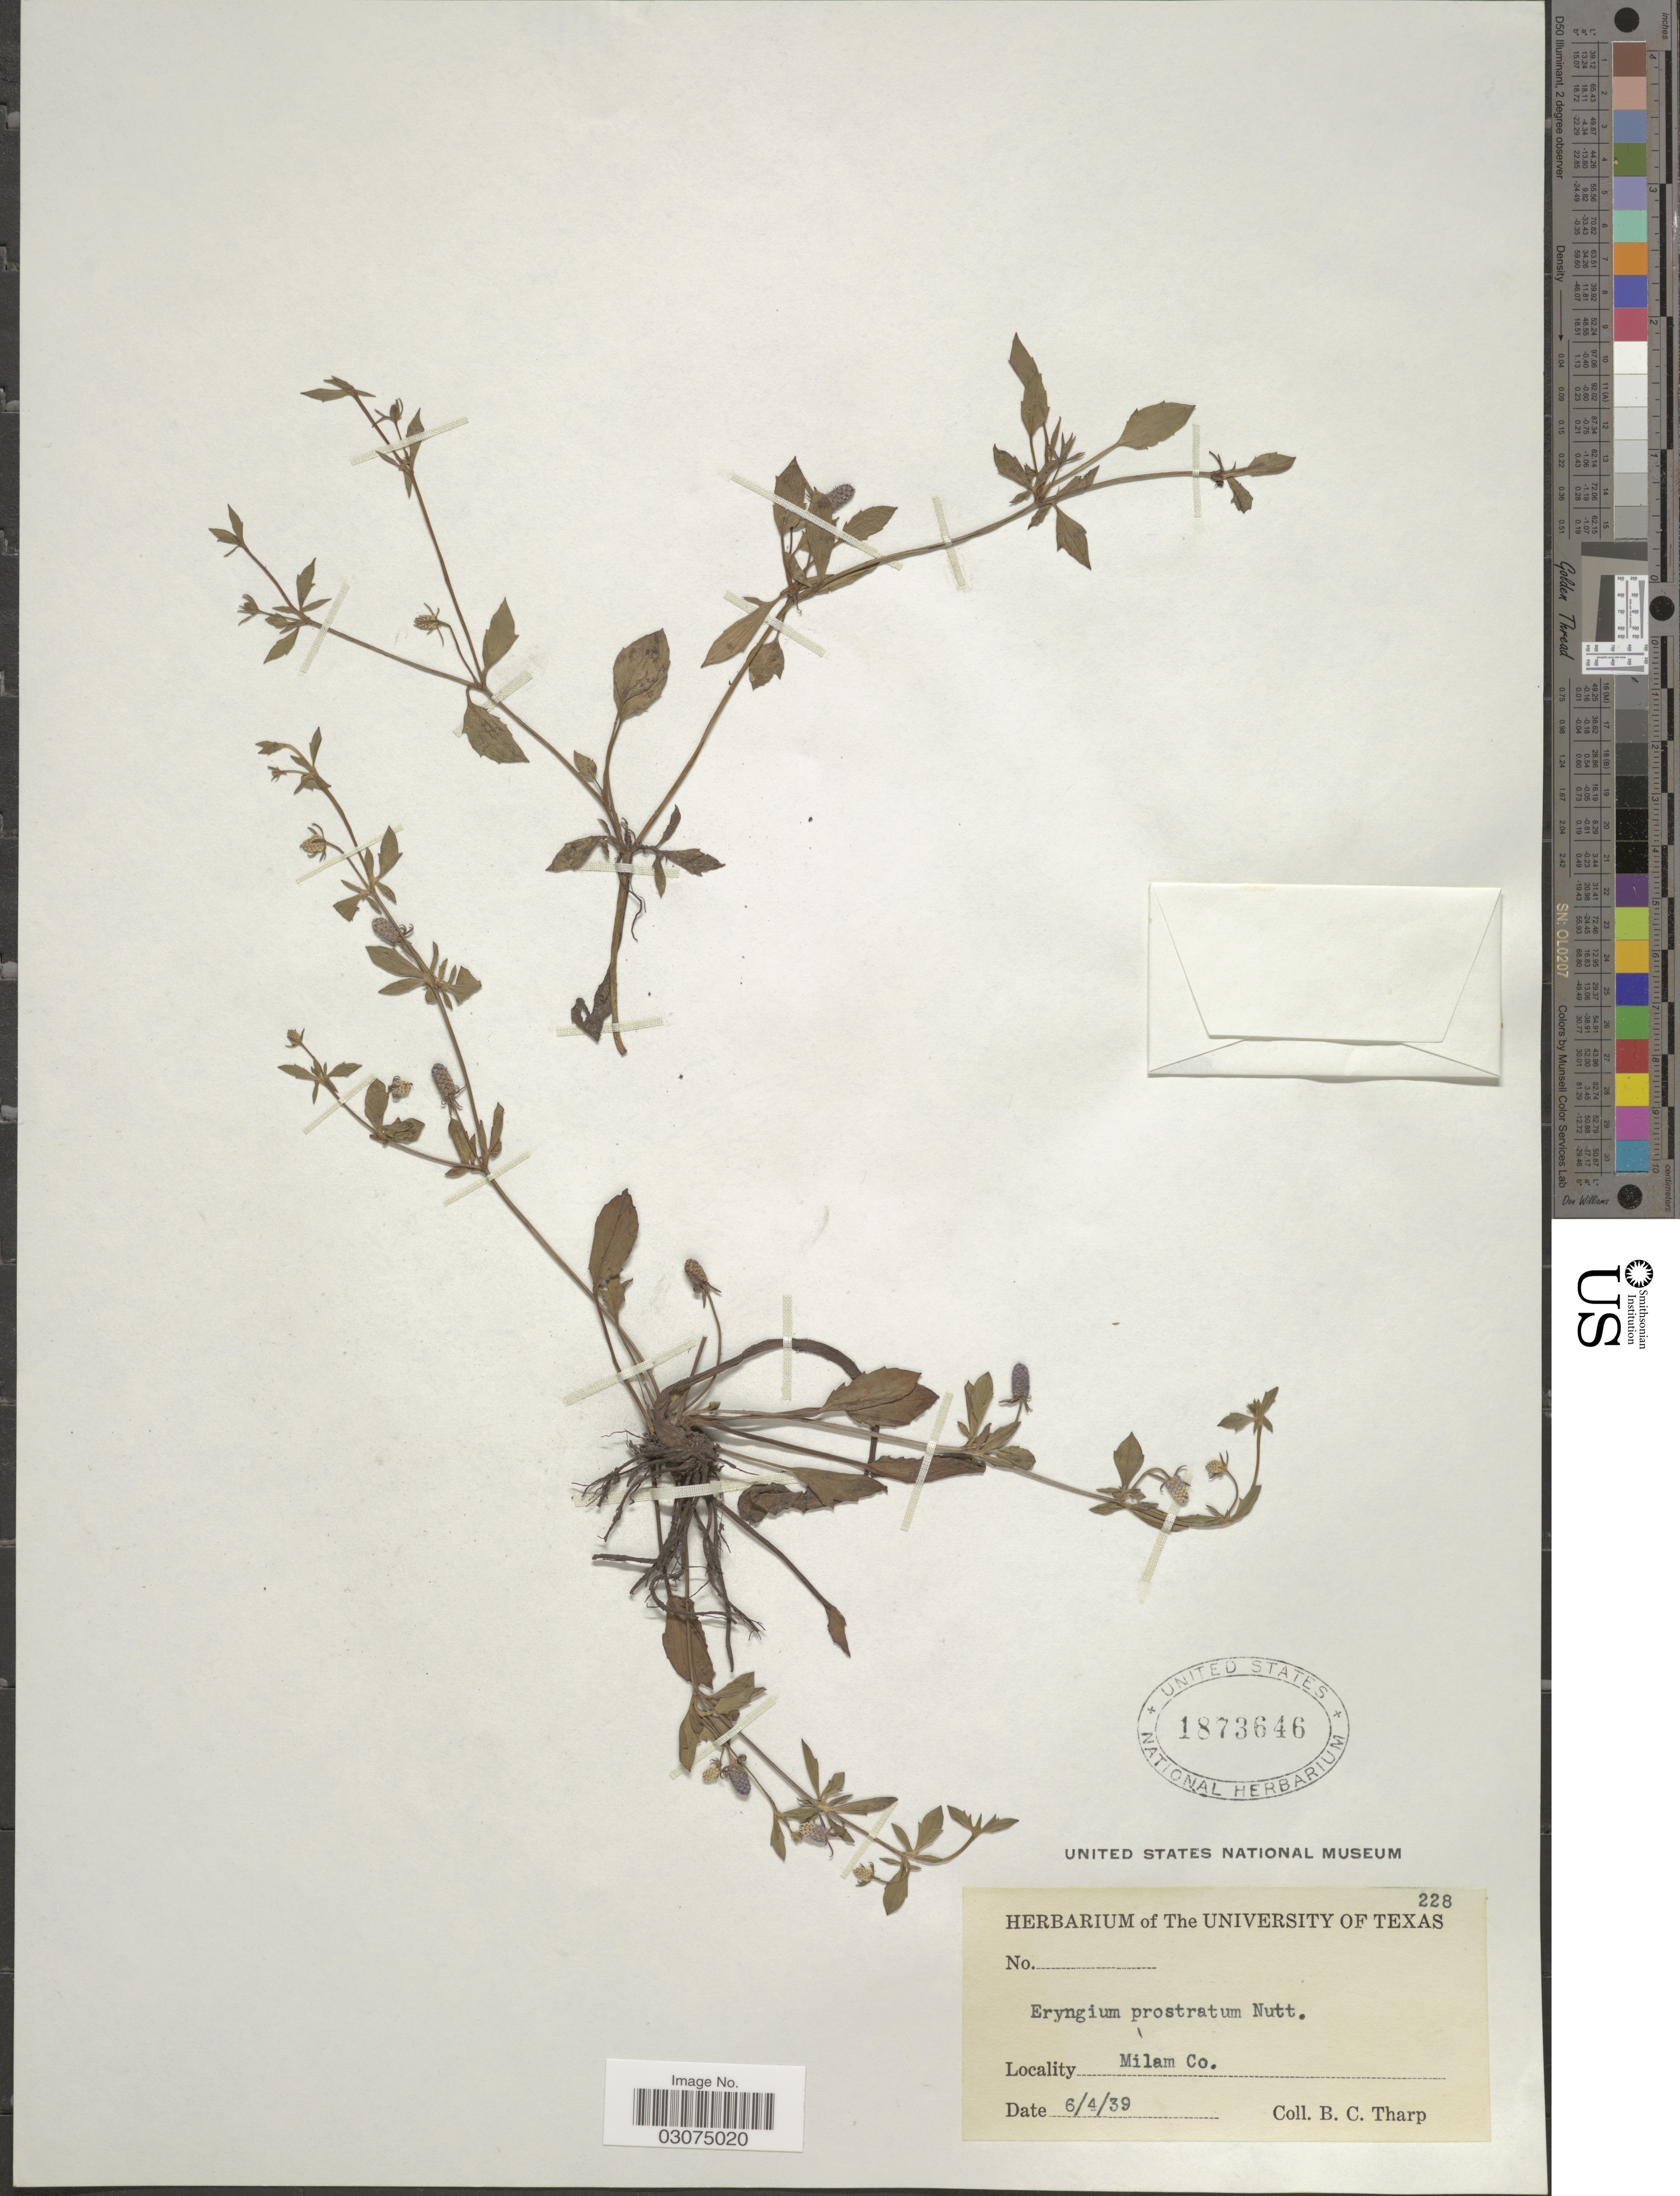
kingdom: Plantae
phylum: Tracheophyta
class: Magnoliopsida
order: Apiales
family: Apiaceae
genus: Eryngium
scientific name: Eryngium prostratum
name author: Nutt. ex DC.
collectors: B. C. Tharp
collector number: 228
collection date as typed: Transcribed d/m/y: 4/6/39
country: United States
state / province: Texas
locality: Milam Co.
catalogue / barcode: US 1873646